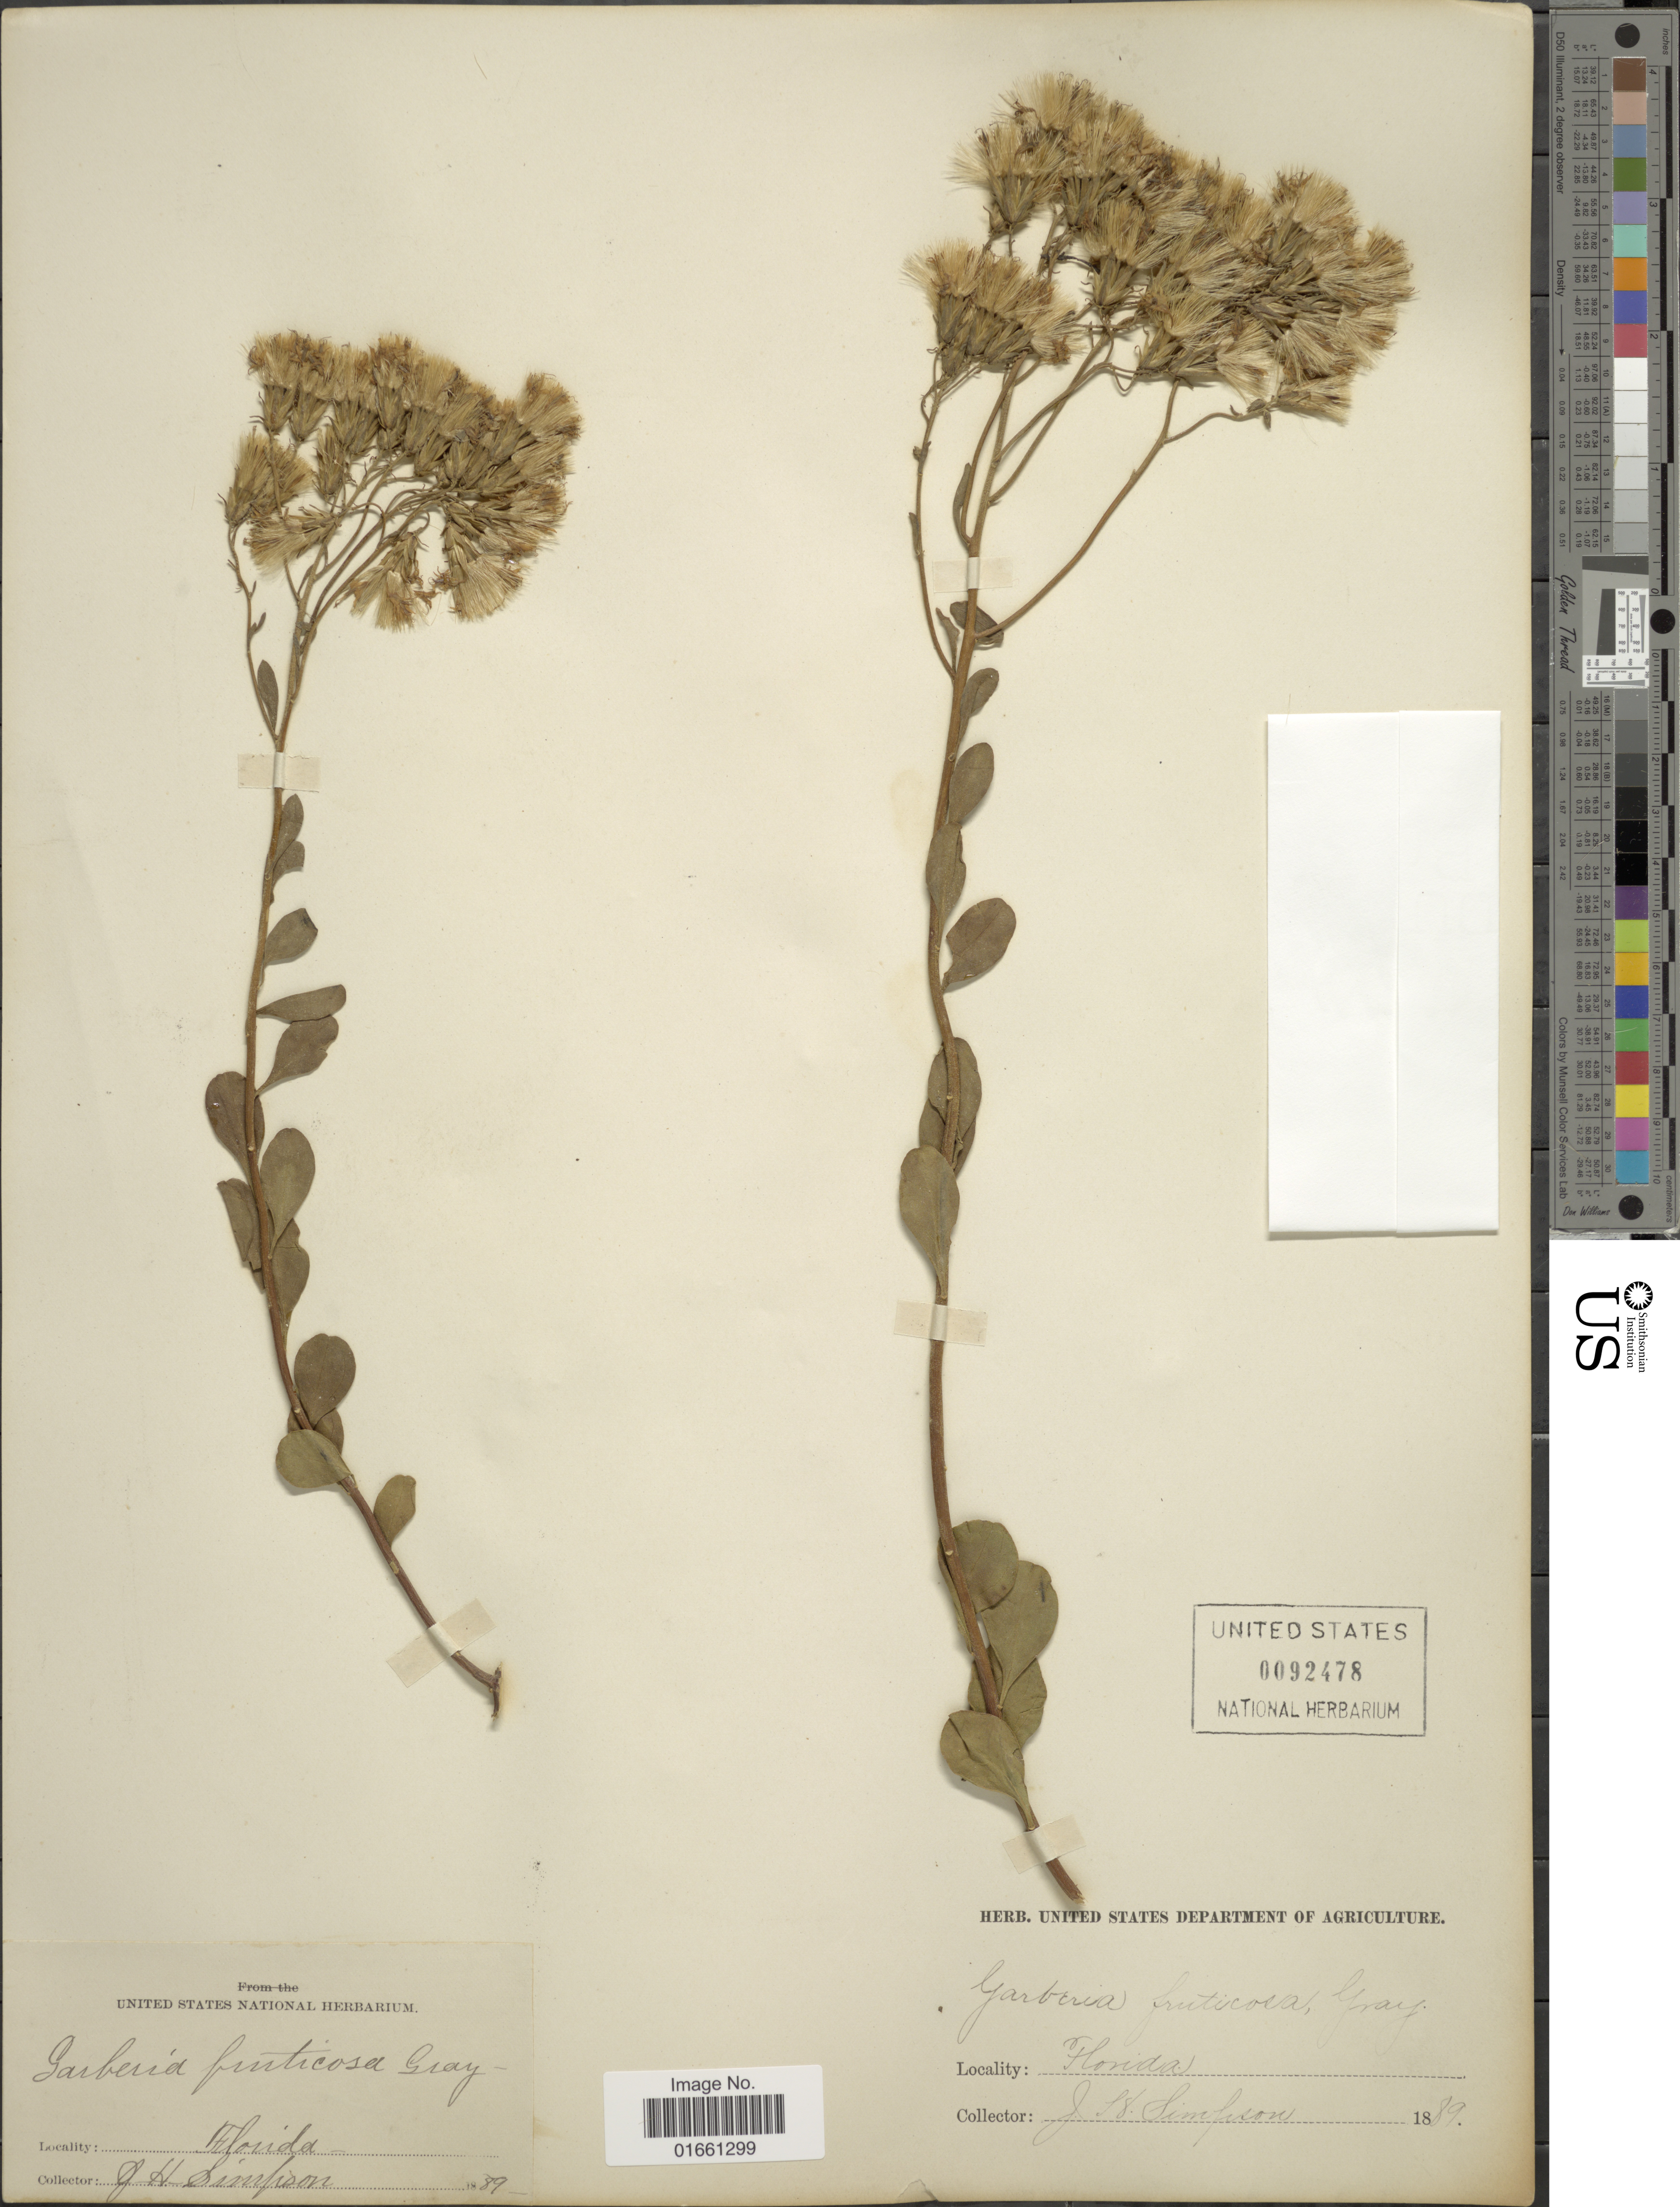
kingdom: Plantae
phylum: Tracheophyta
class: Magnoliopsida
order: Asterales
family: Asteraceae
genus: Garberia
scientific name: Garberia heterophylla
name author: (W. Bartram) Merr. & F. Harper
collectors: J. H. Simpson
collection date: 1889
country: United States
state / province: Florida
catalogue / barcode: US 92478-2